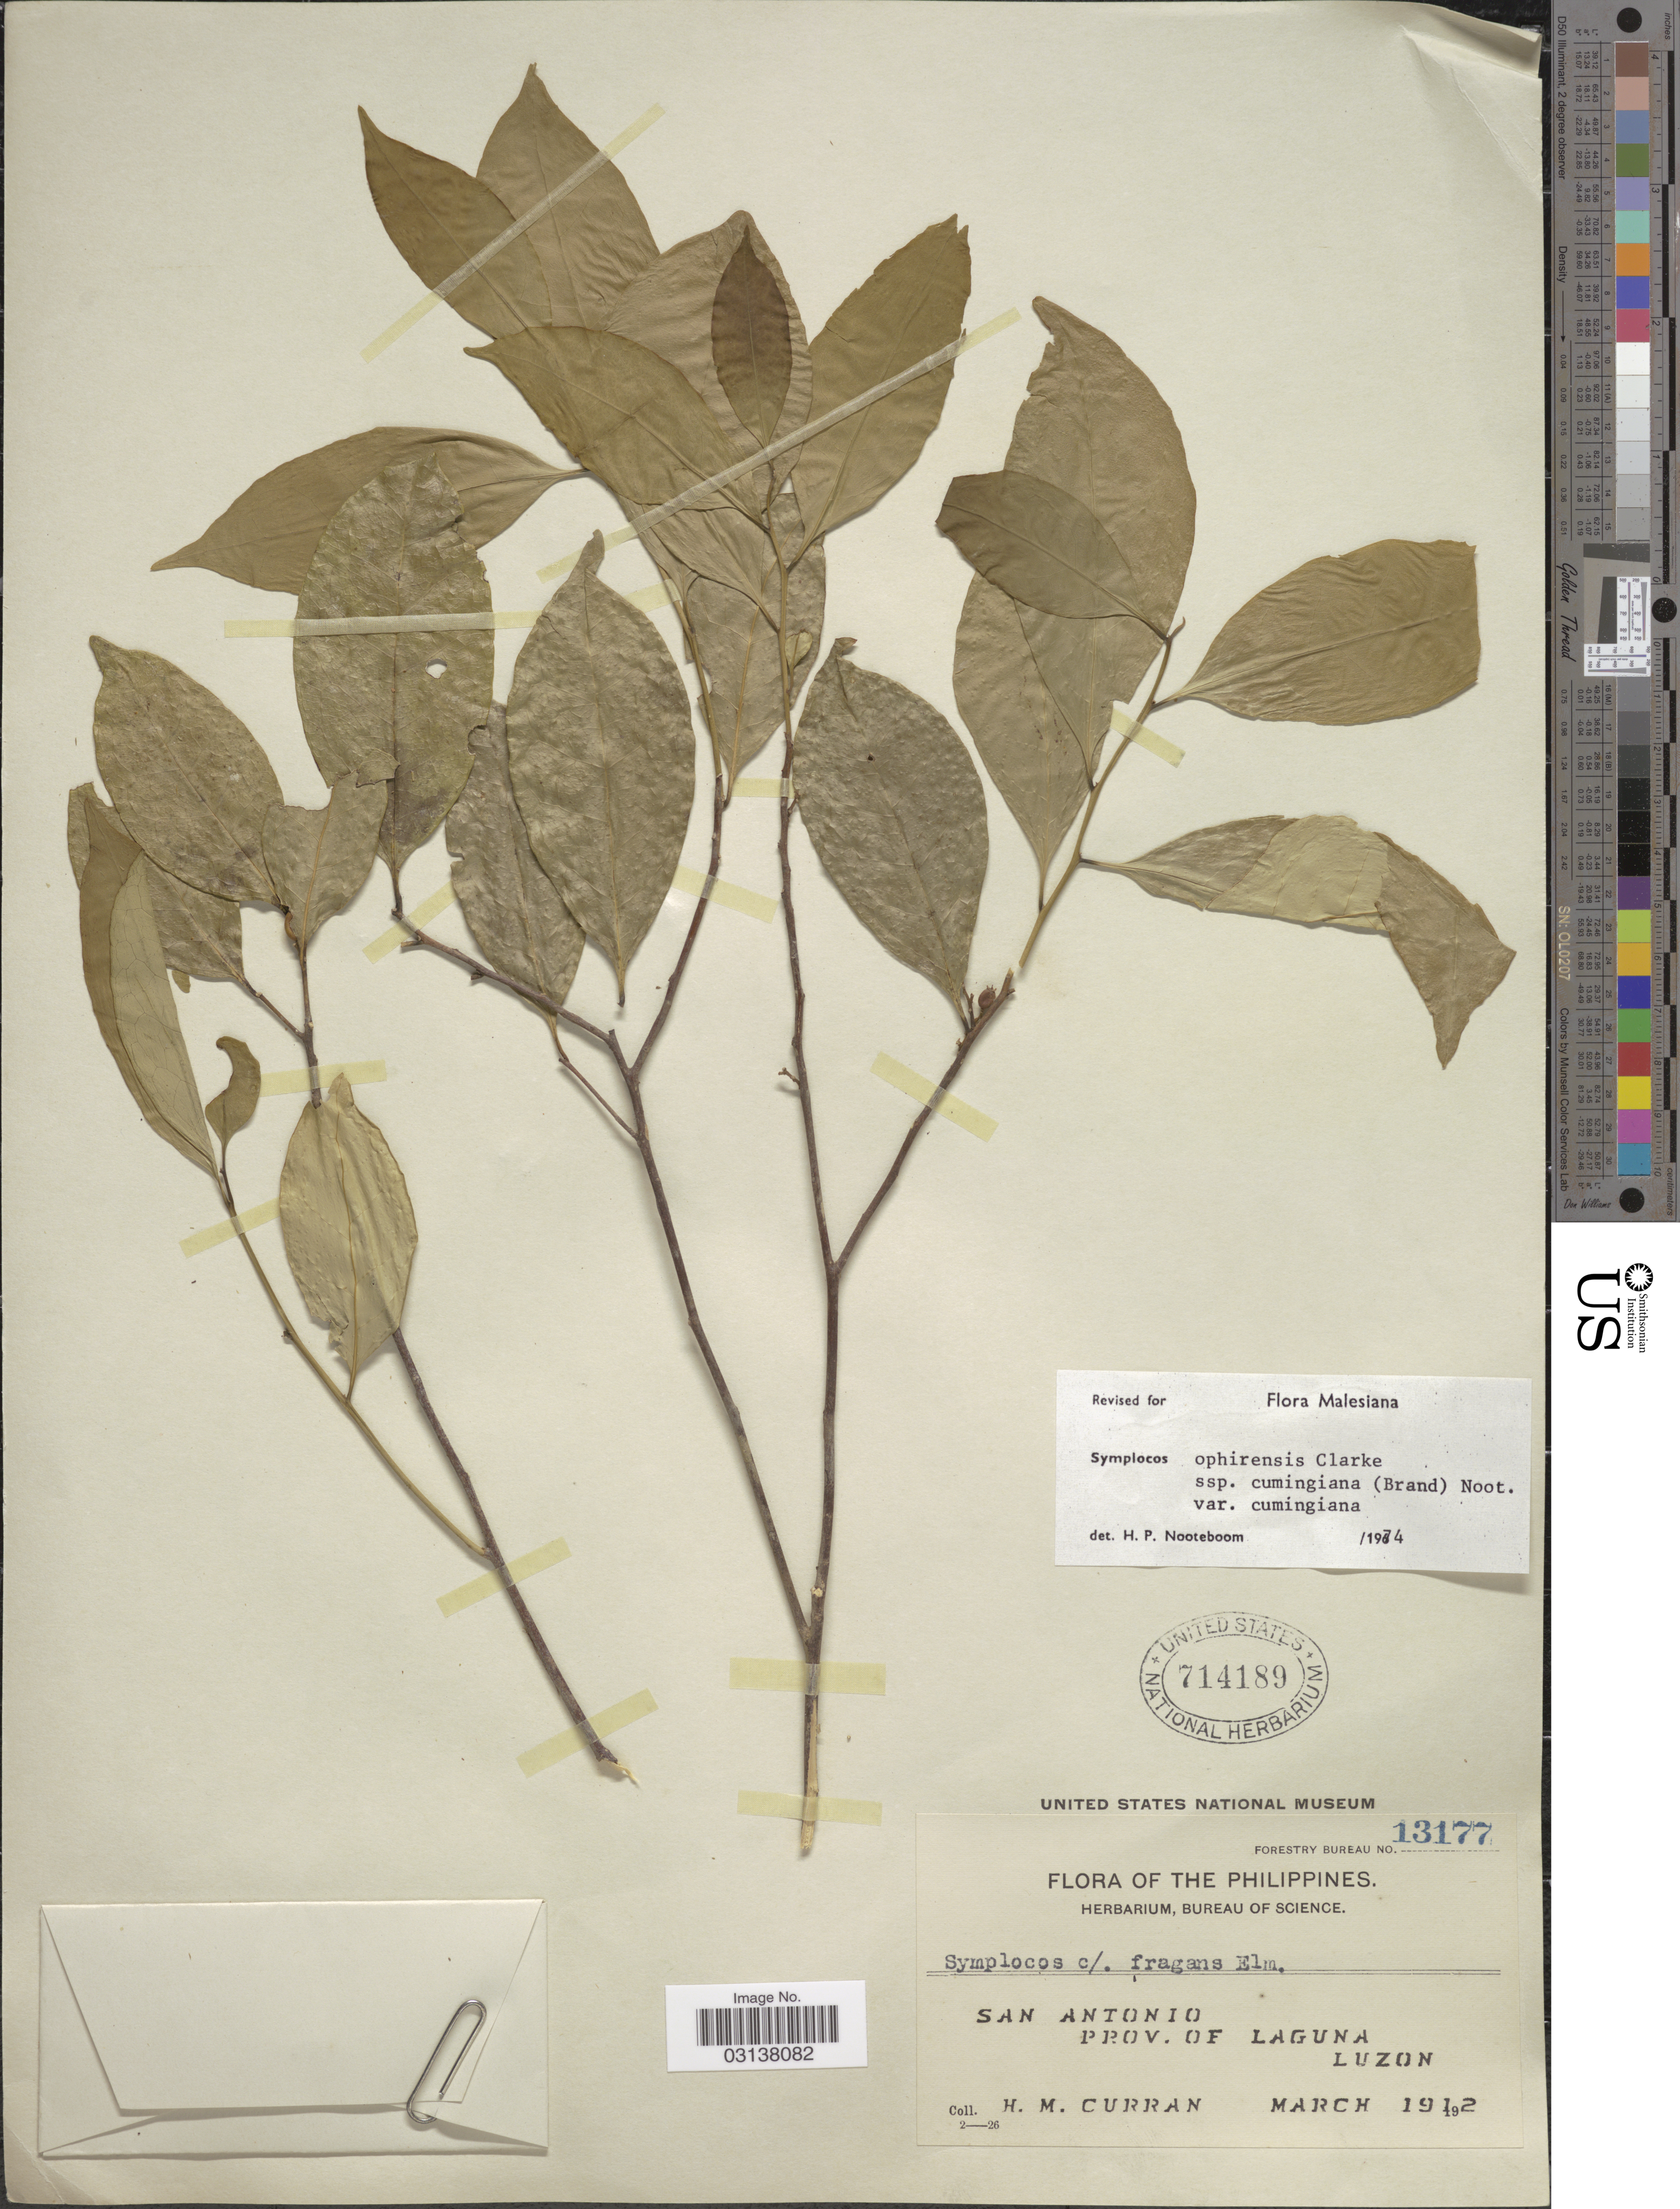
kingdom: Plantae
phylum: Tracheophyta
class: Magnoliopsida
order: Ericales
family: Symplocaceae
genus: Symplocos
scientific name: Symplocos ophirensis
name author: C.B. Clarke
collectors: H. M. Curran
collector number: Forestry Bureau 13177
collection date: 1912-03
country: Philippines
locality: The Philippines. San Antonio. Prov. of Laguna Luzon.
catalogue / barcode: US 714189